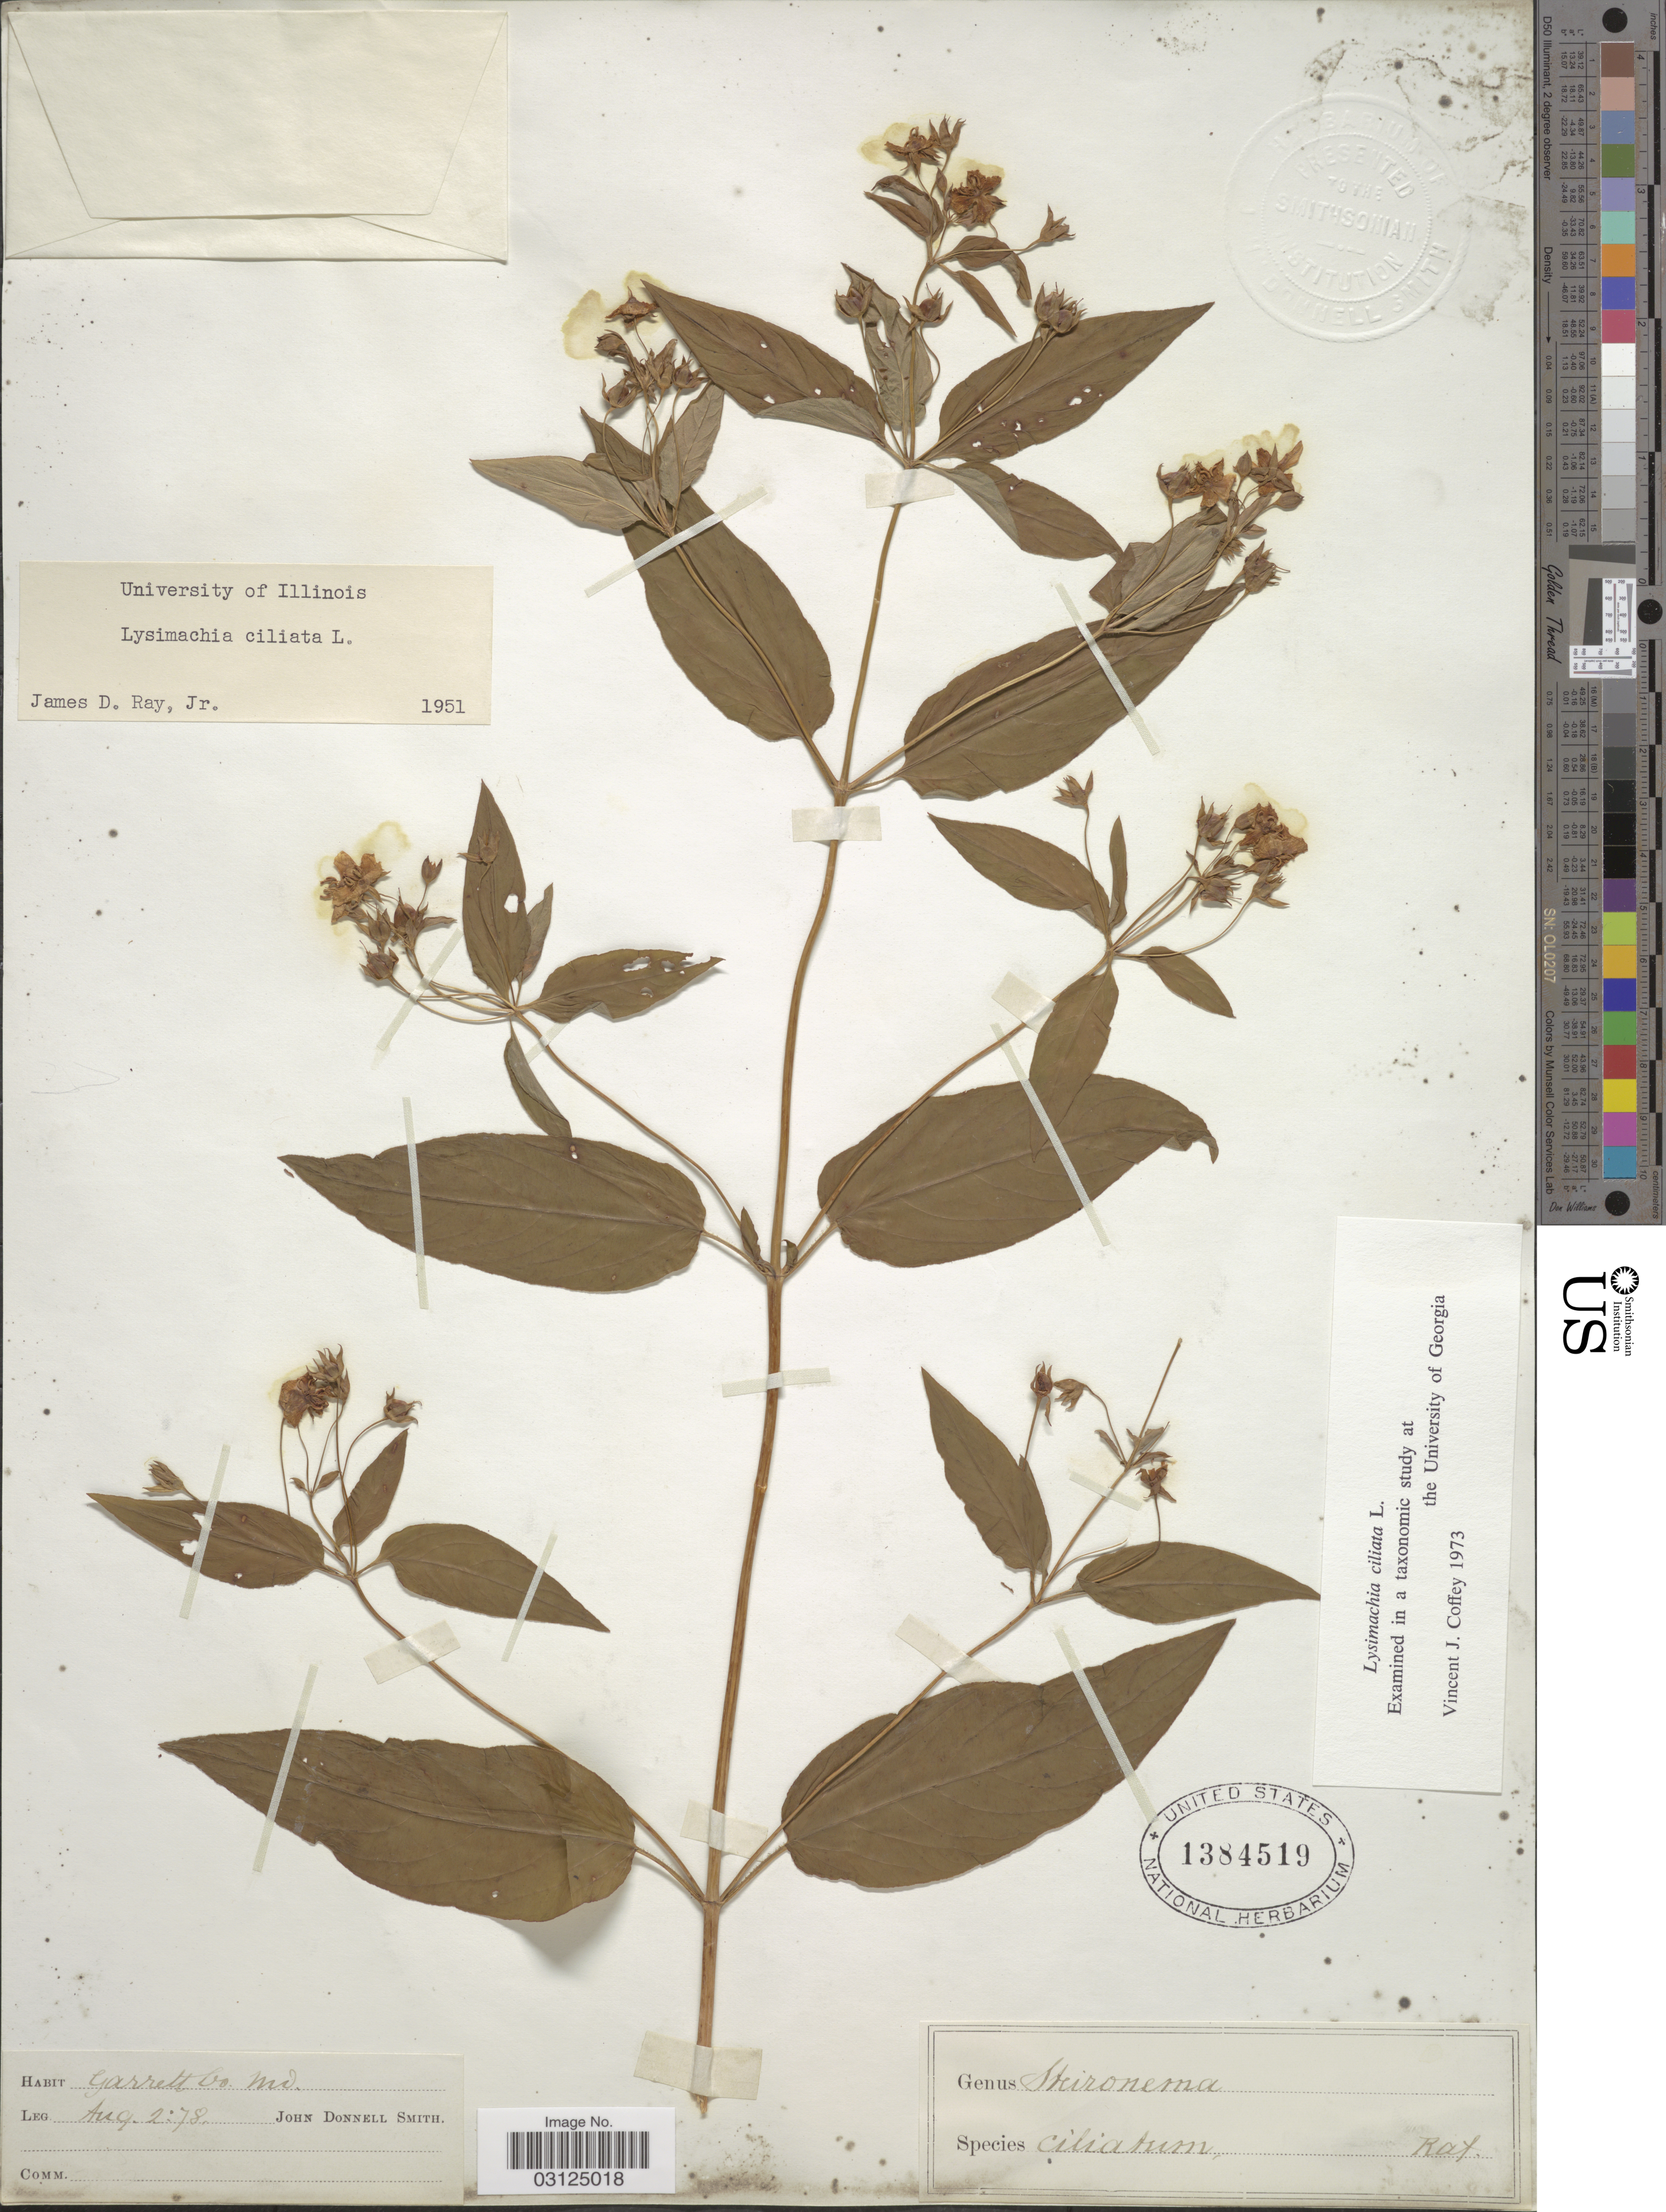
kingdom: Plantae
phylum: Tracheophyta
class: Magnoliopsida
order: Ericales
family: Primulaceae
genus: Lysimachia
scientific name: Lysimachia ciliata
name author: L.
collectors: J. Donnell Smith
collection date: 1878-08-02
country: United States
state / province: Maryland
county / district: Garrett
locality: Garrett Co.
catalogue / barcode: US 1384519